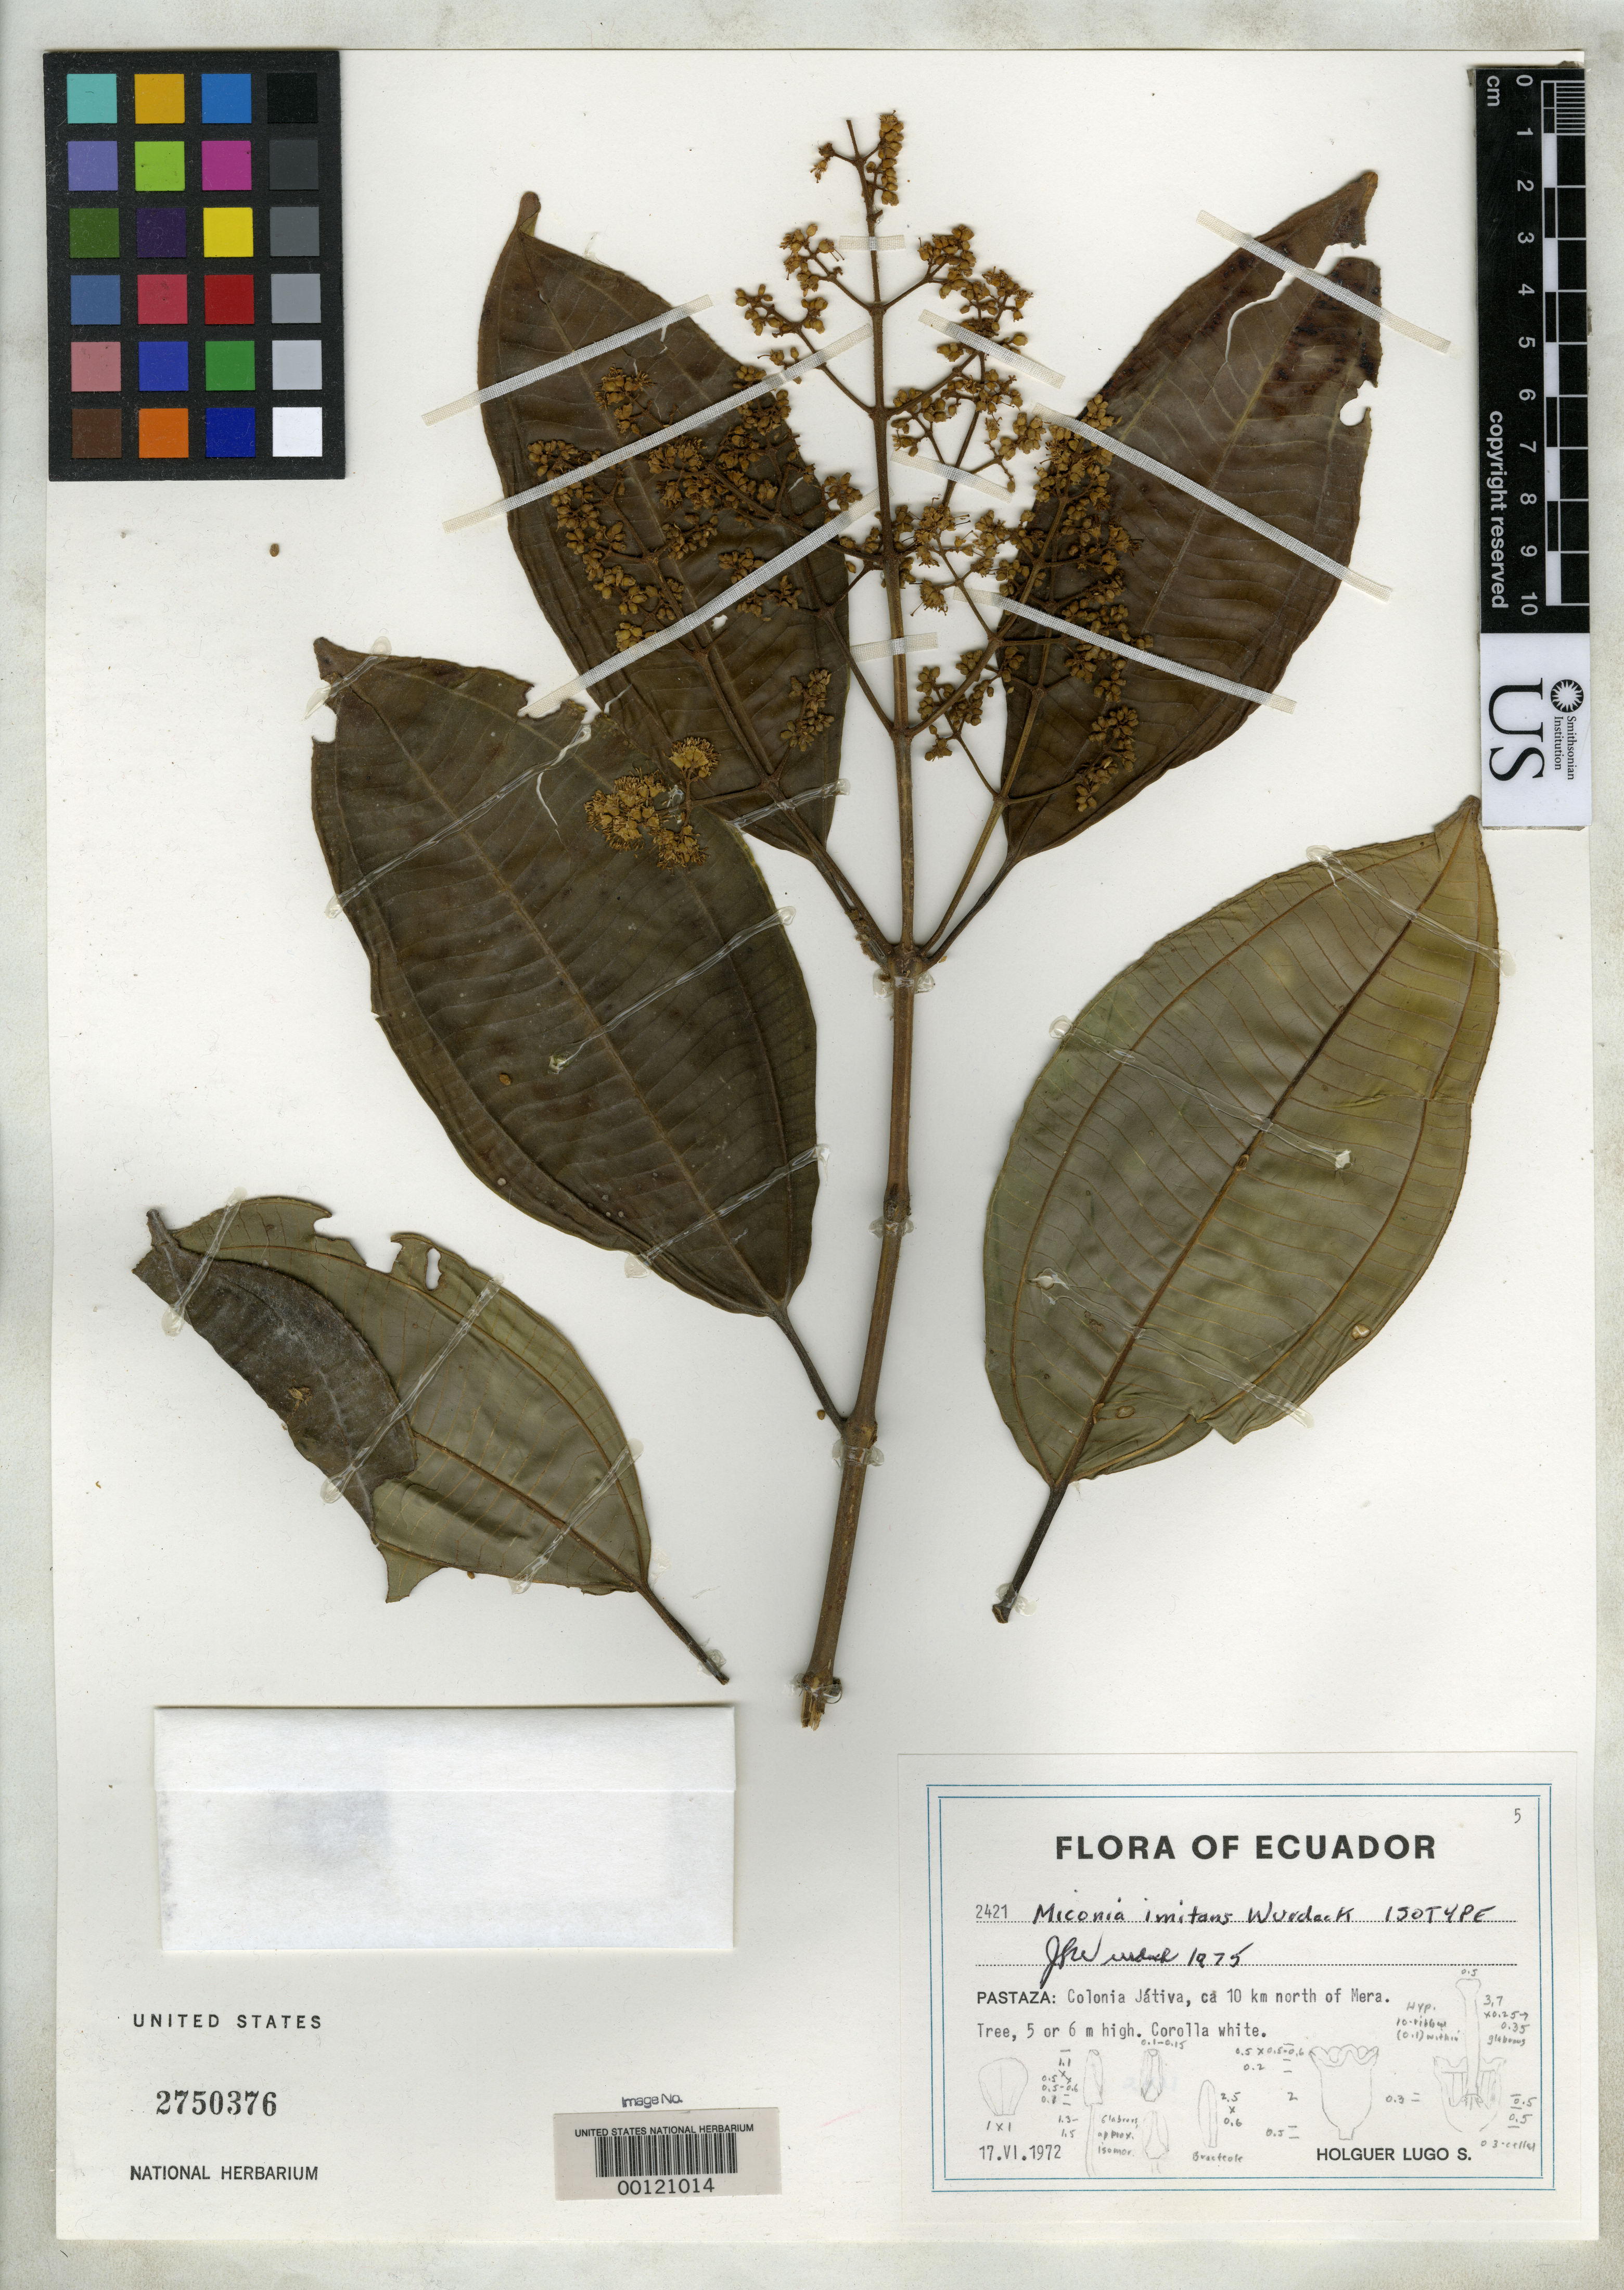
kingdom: Plantae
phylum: Tracheophyta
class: Magnoliopsida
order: Myrtales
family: Melastomataceae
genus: Miconia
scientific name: Miconia imitans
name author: Wurdack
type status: Isotype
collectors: H. Lugo S.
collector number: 2421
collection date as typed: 17 Jun 1972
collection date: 1972-06-17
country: Ecuador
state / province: Pastaza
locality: Colonia Jativa, 10 km. north of Mera.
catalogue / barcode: US 2750376